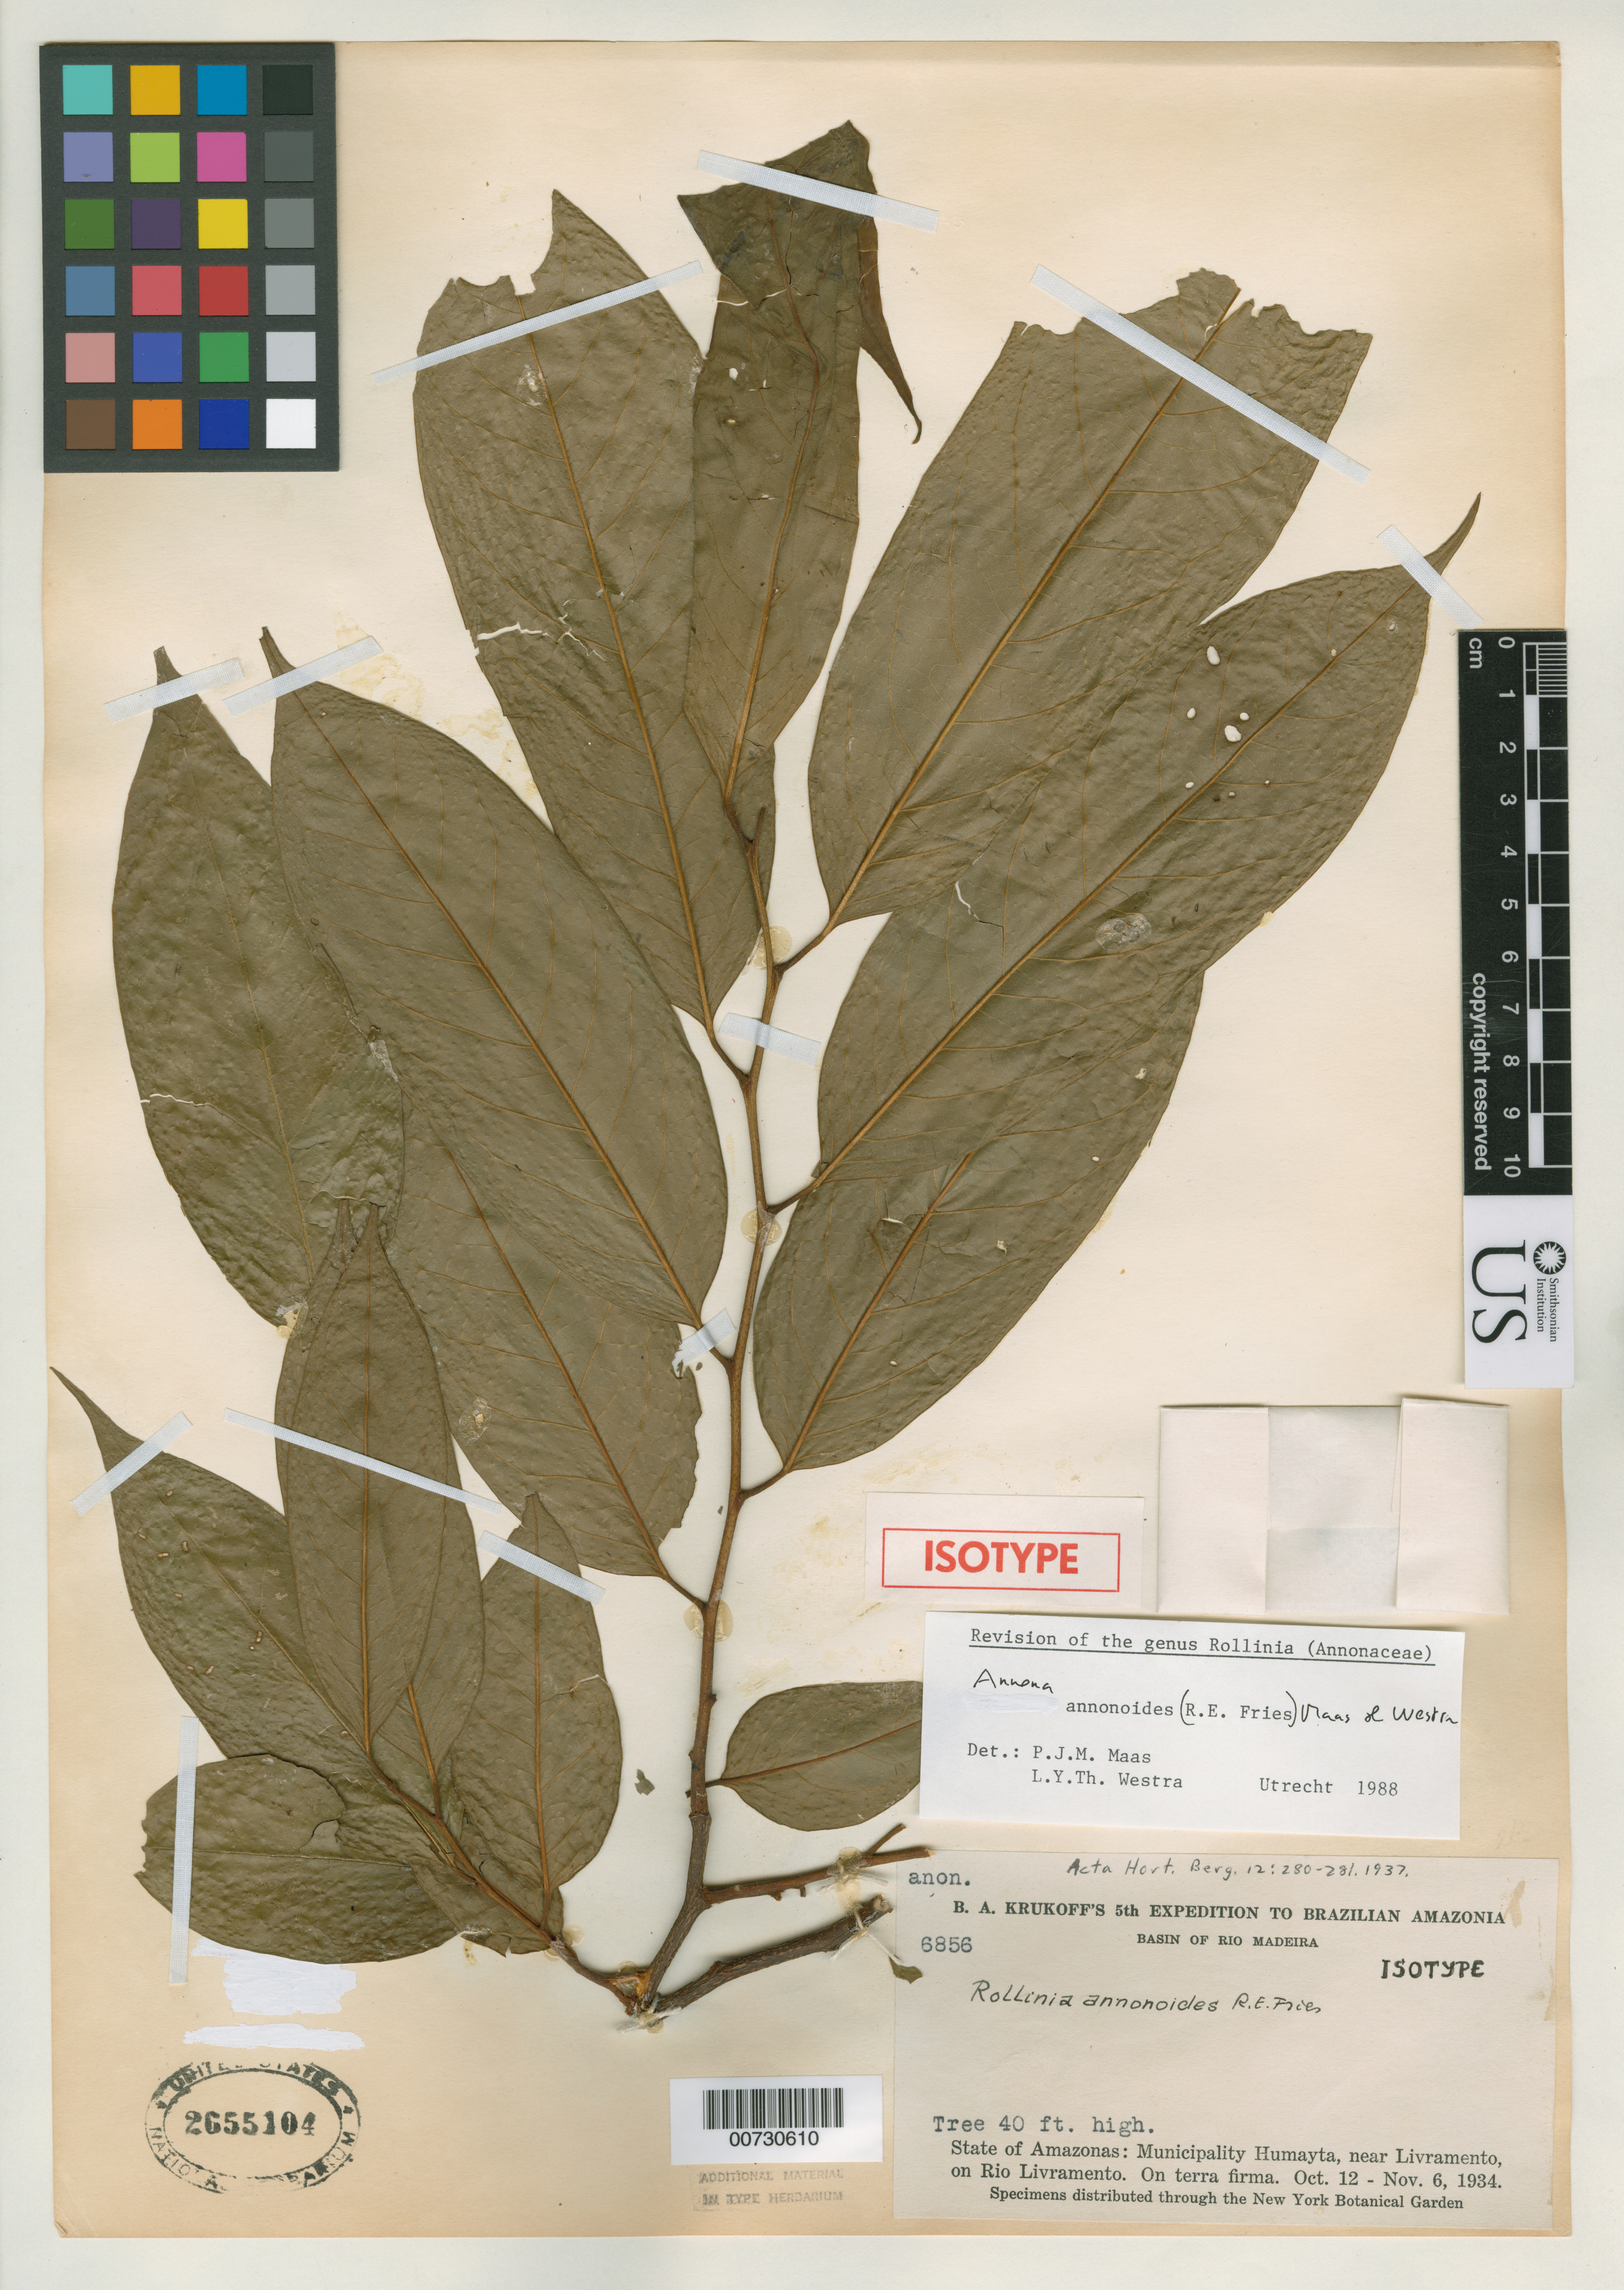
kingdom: Plantae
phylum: Tracheophyta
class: Magnoliopsida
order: Magnoliales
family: Annonaceae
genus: Rollinia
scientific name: Rollinia annonoides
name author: R.E. Fr.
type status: Isotype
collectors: B. A. Krukoff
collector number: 6856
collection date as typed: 12 Oct 1934 to 06 Nov 1934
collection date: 1934-10-12/1934-11-06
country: Brazil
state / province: Amazonas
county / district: Humaitá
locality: Near Livramento, Rio Livramento. Basin of Rio Madeira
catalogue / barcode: US 2655104